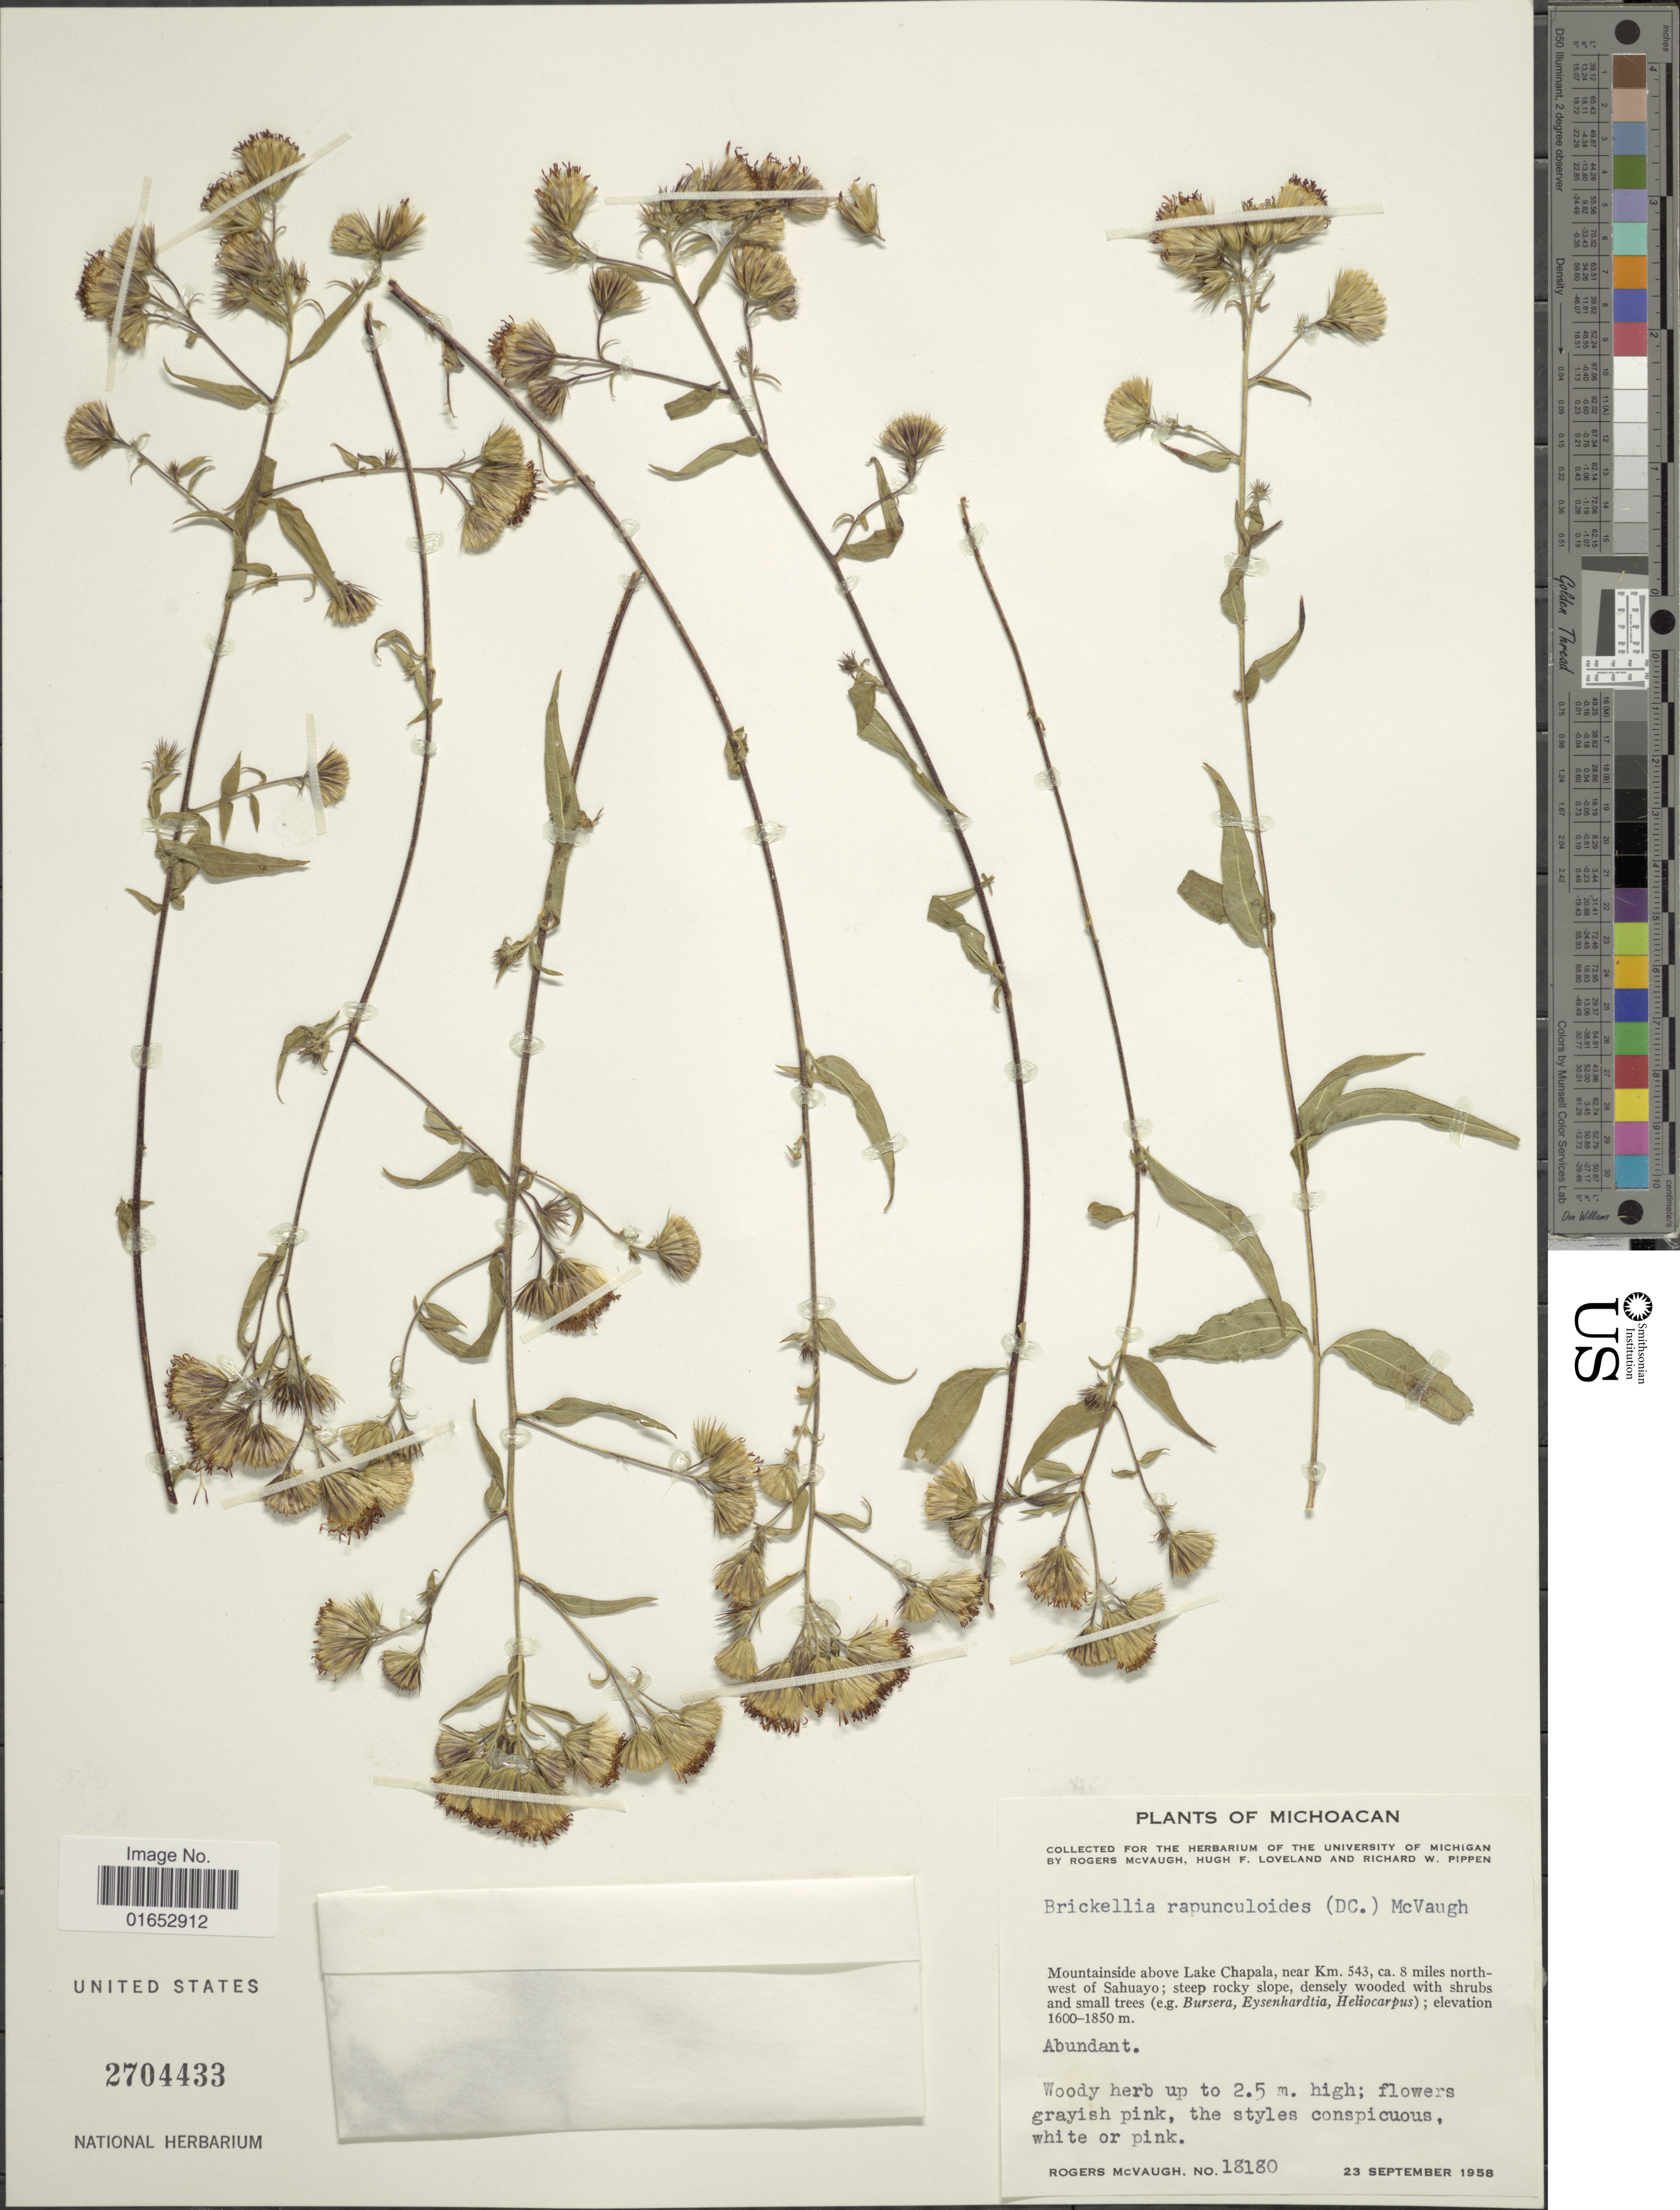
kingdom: Plantae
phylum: Tracheophyta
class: Magnoliopsida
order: Asterales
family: Asteraceae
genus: Steviopsis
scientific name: Steviopsis dasycarpum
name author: A. Gray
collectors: R. McVaugh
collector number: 18180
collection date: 1958-09-23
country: Mexico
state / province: Michoacán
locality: Mountainside above Lake Chapala, near Km. 543, ca. 8 miles north-west of Sahuayo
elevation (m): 1600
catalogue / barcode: US 2704433